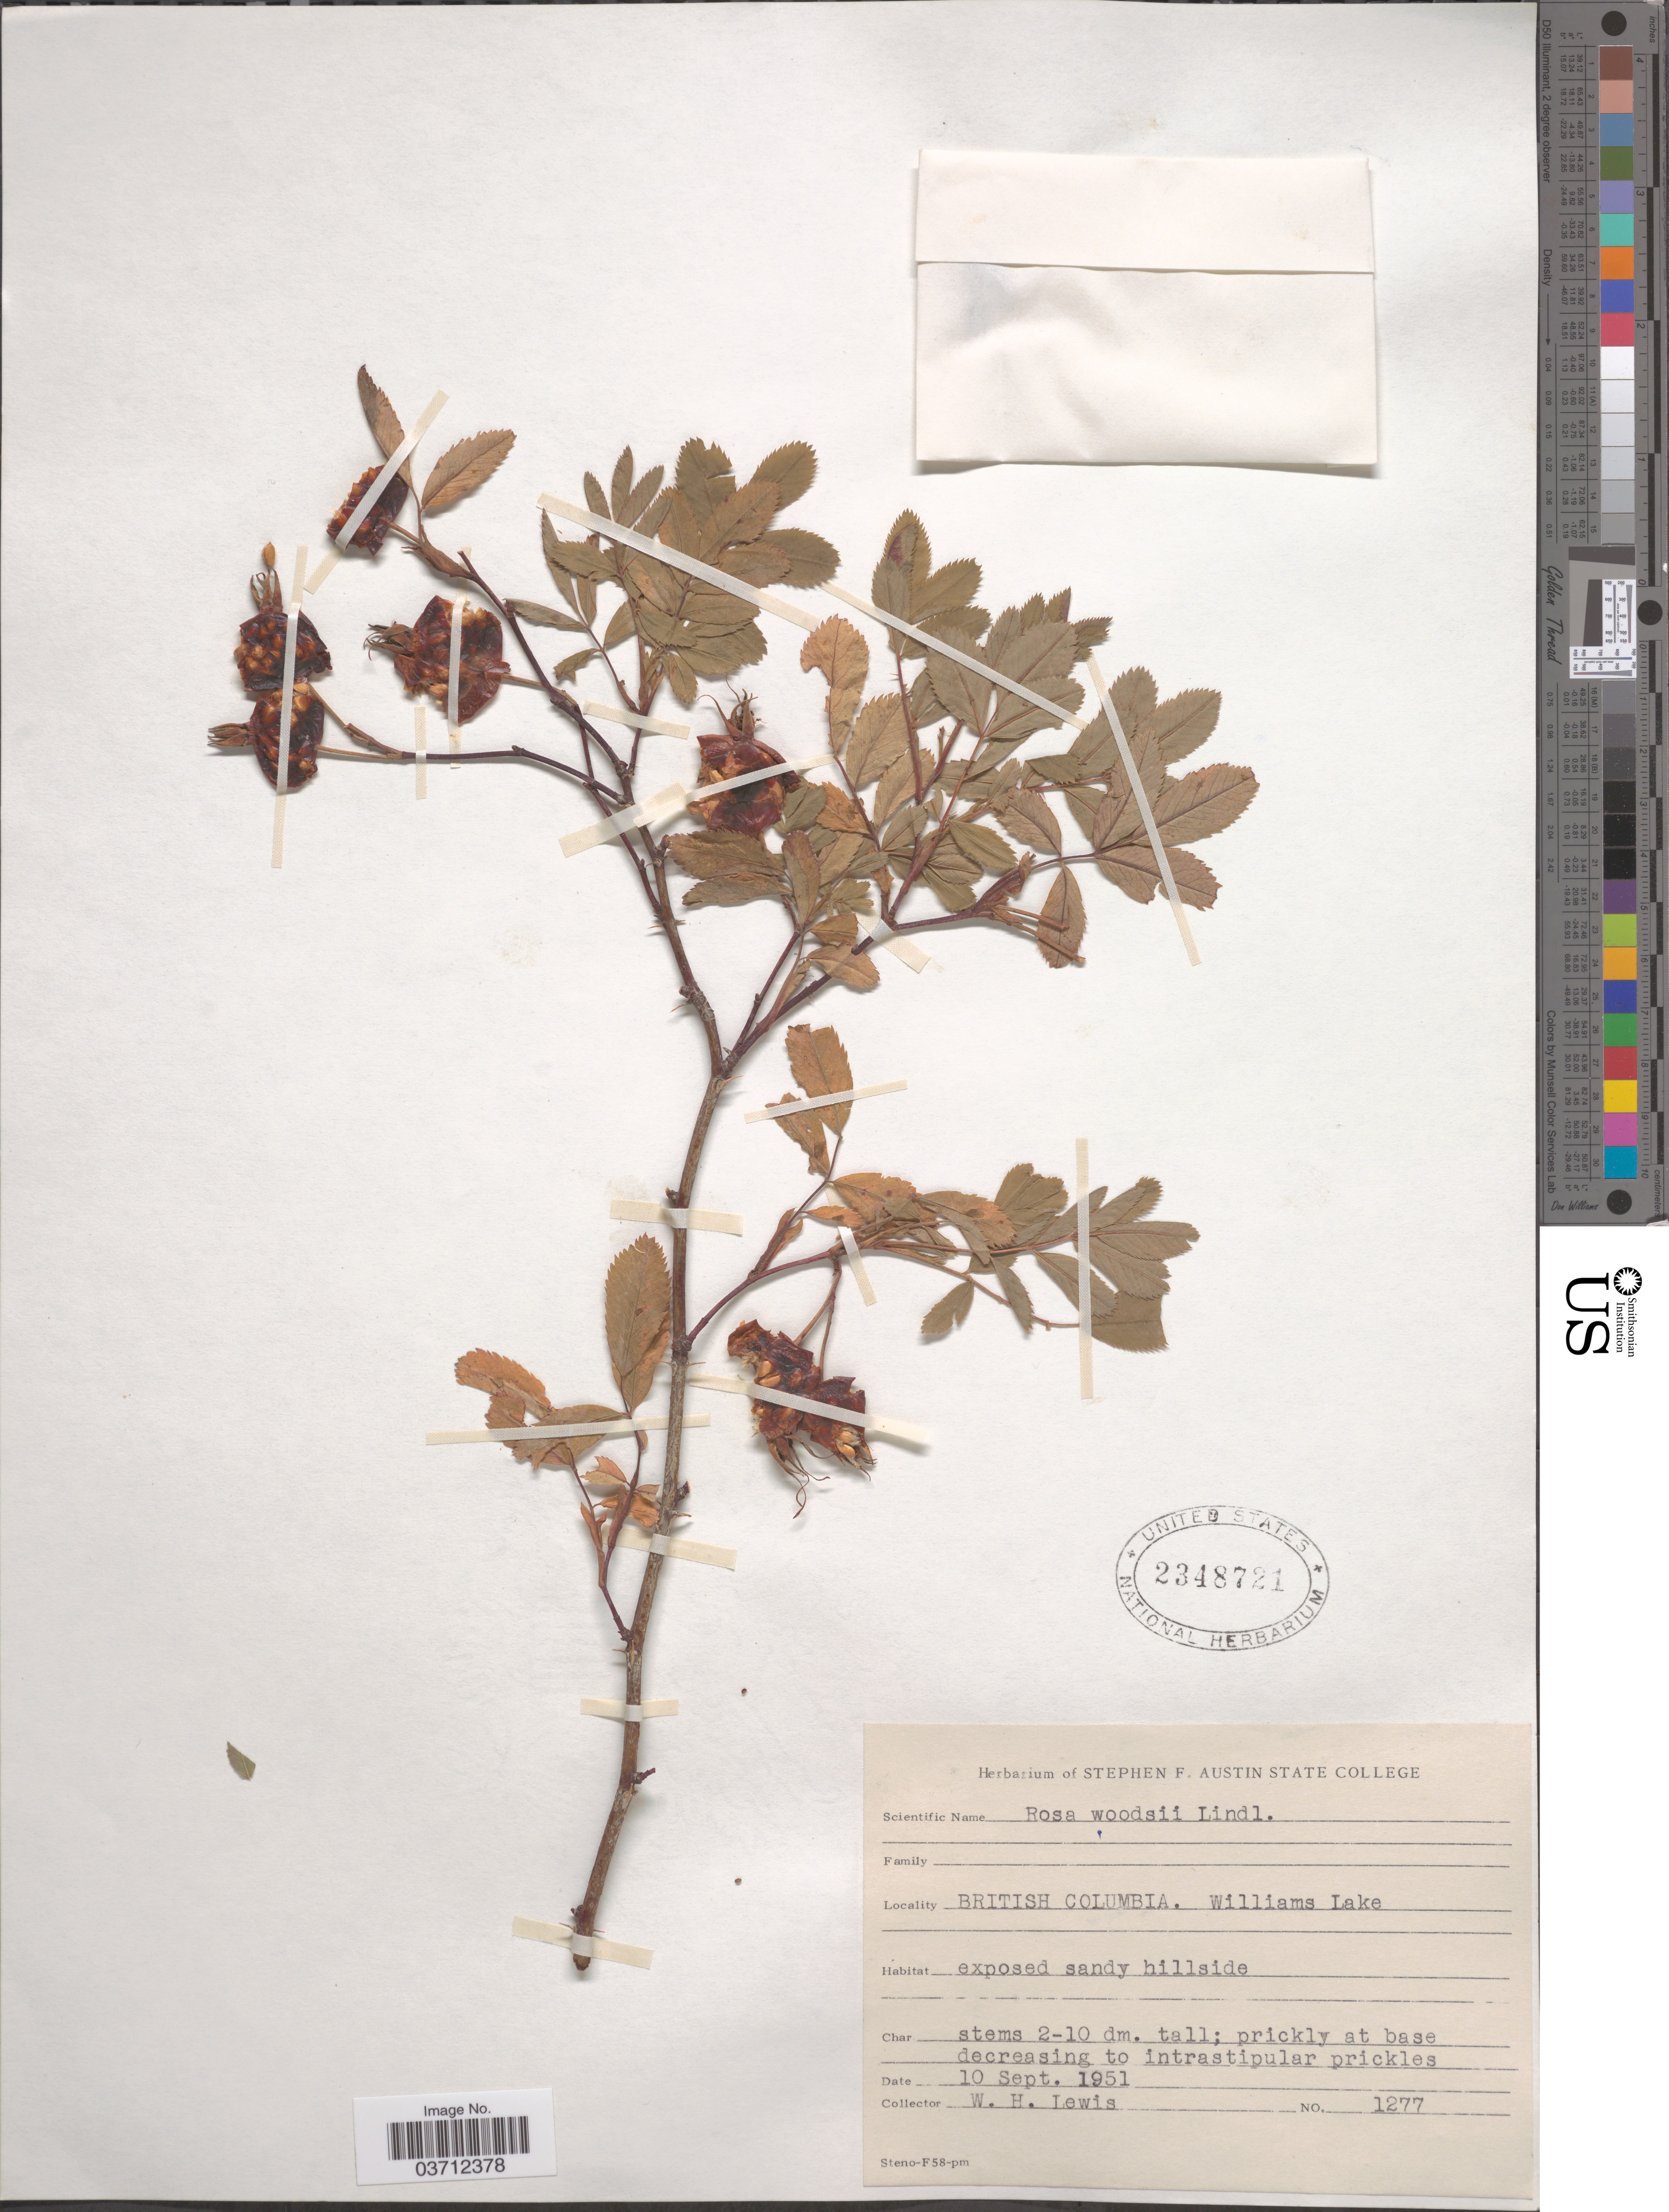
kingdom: Plantae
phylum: Tracheophyta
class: Magnoliopsida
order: Rosales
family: Rosaceae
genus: Rosa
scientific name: Rosa woodsii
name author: Lindl.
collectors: W. H. Lewis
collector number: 1277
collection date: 1951-09-10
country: Canada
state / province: British Columbia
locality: Williams Lake.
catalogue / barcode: US 2348721